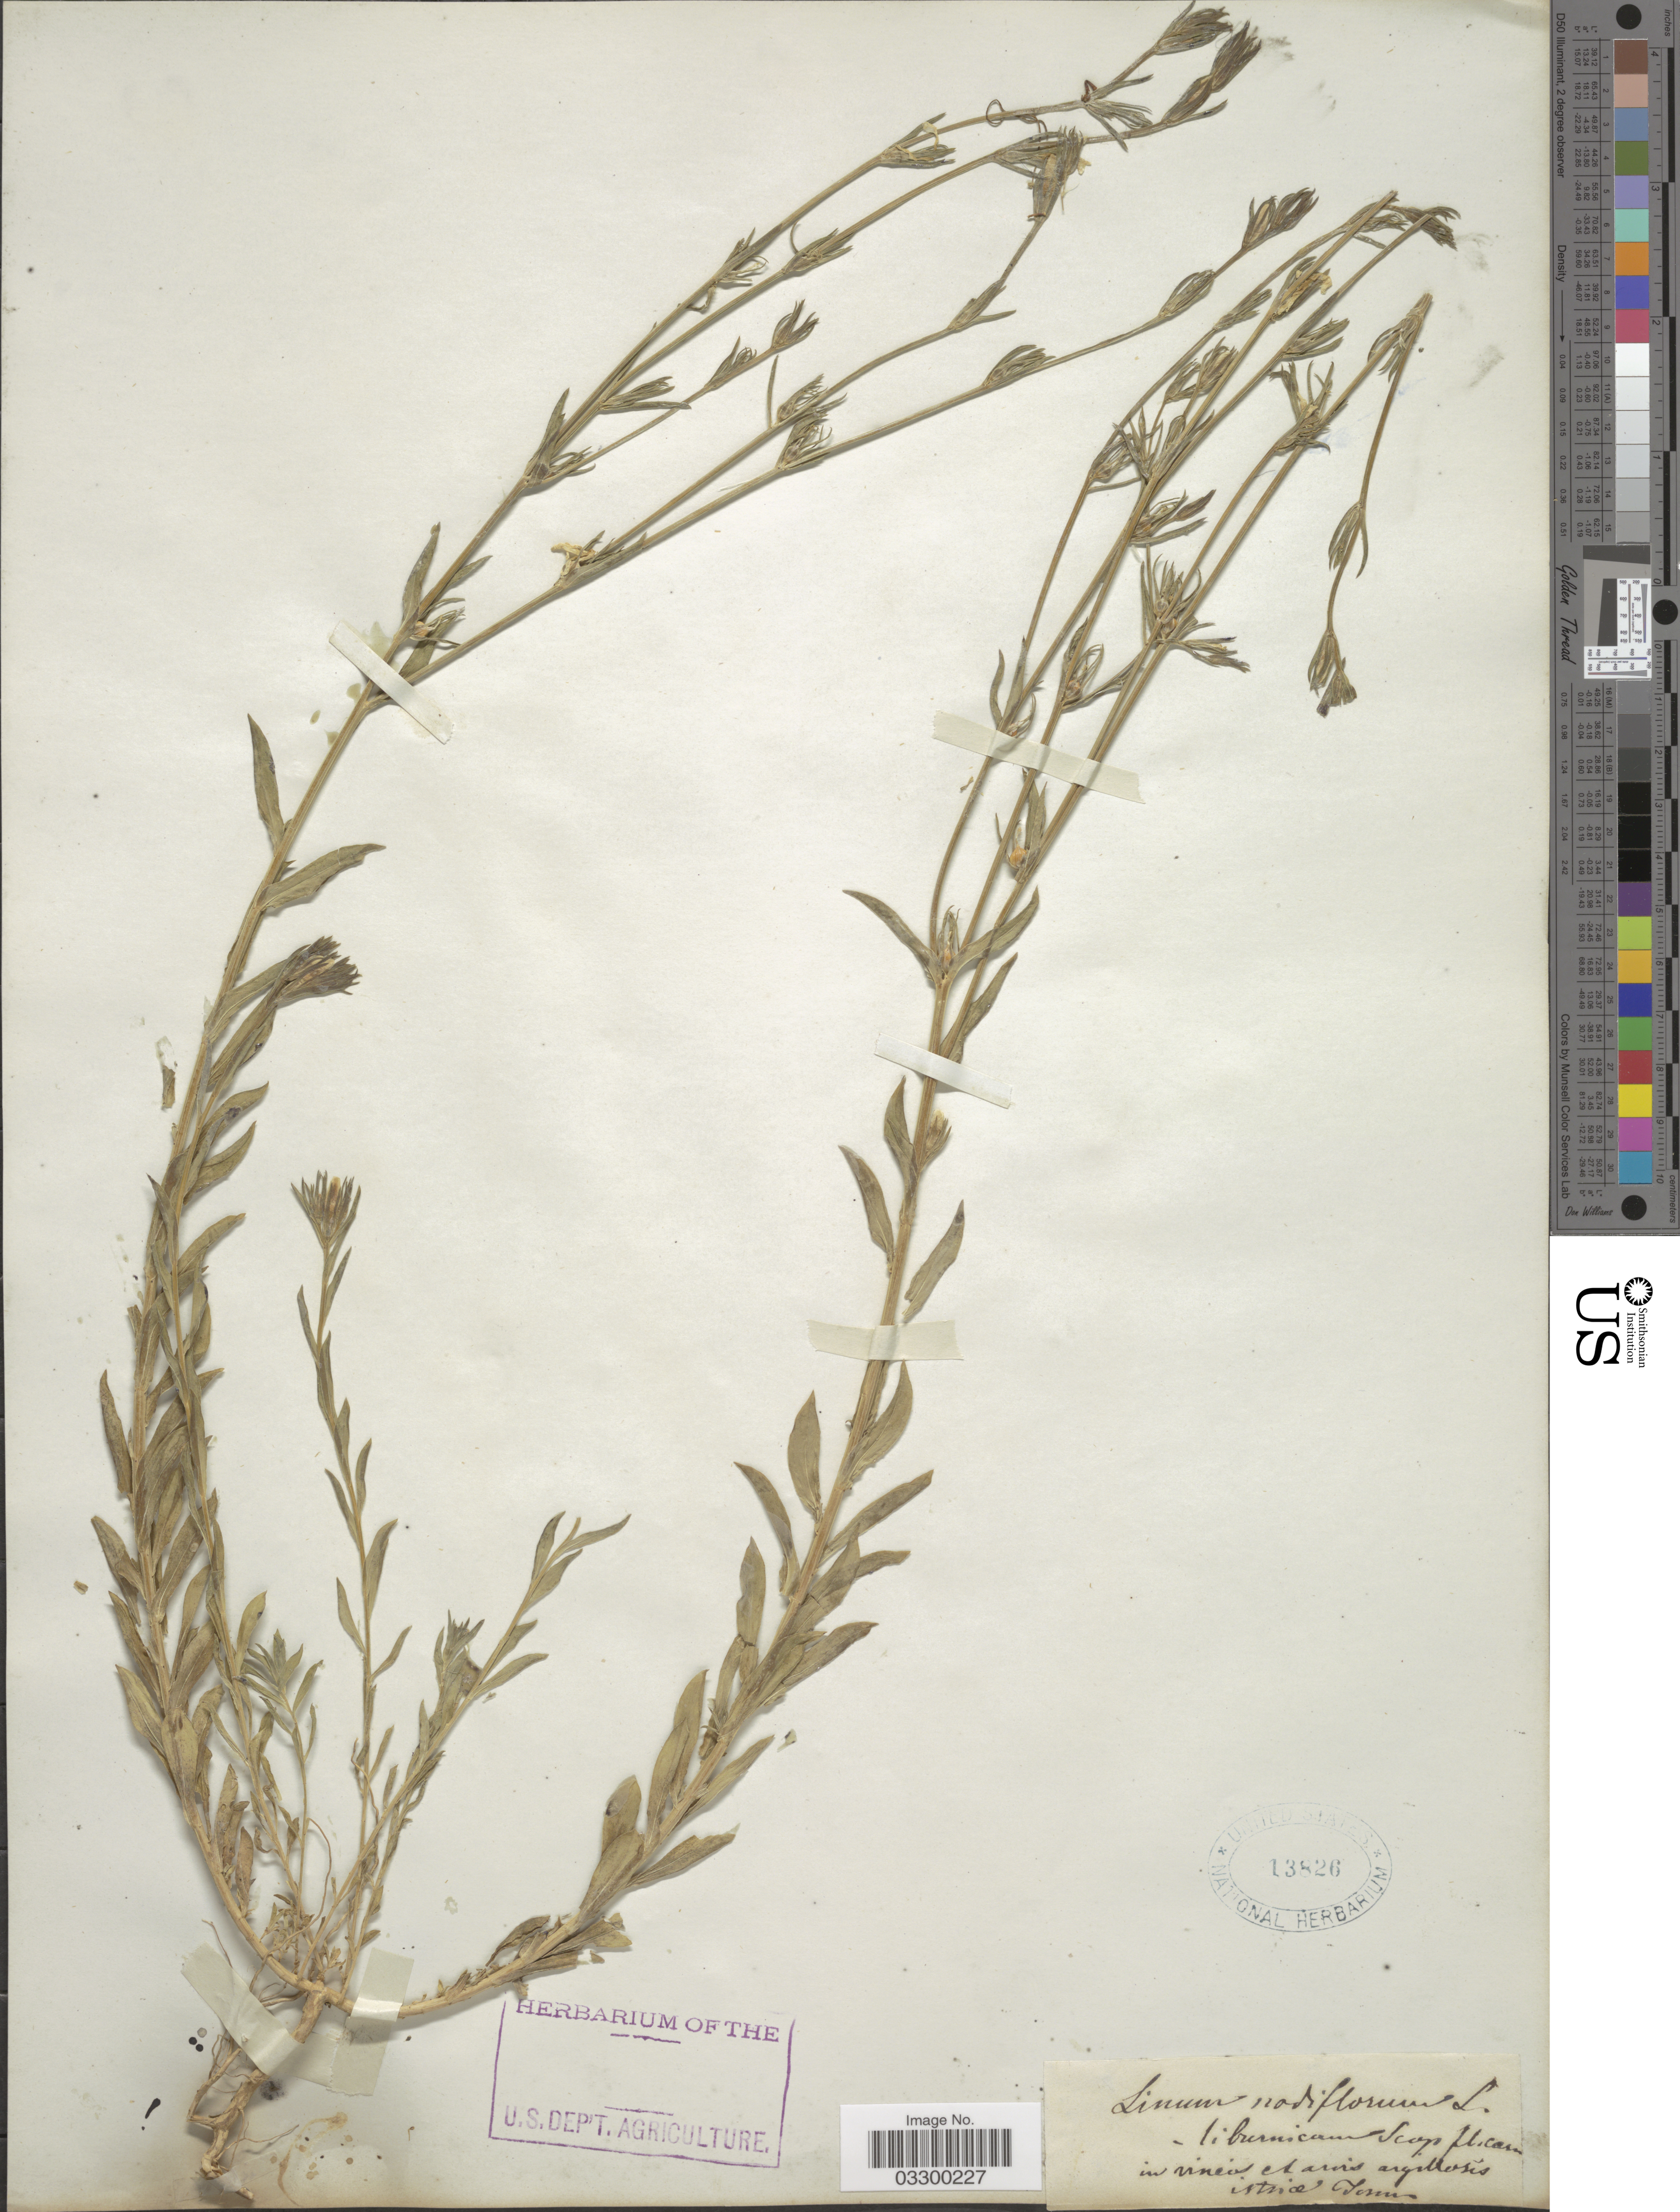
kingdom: Plantae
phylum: Tracheophyta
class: Magnoliopsida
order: Malpighiales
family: Linaceae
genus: Linum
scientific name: Linum nodiflorum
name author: L.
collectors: Temu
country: Italy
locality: In [illegible text] et aris[interpreted] argillosis istriae.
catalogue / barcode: US 13826